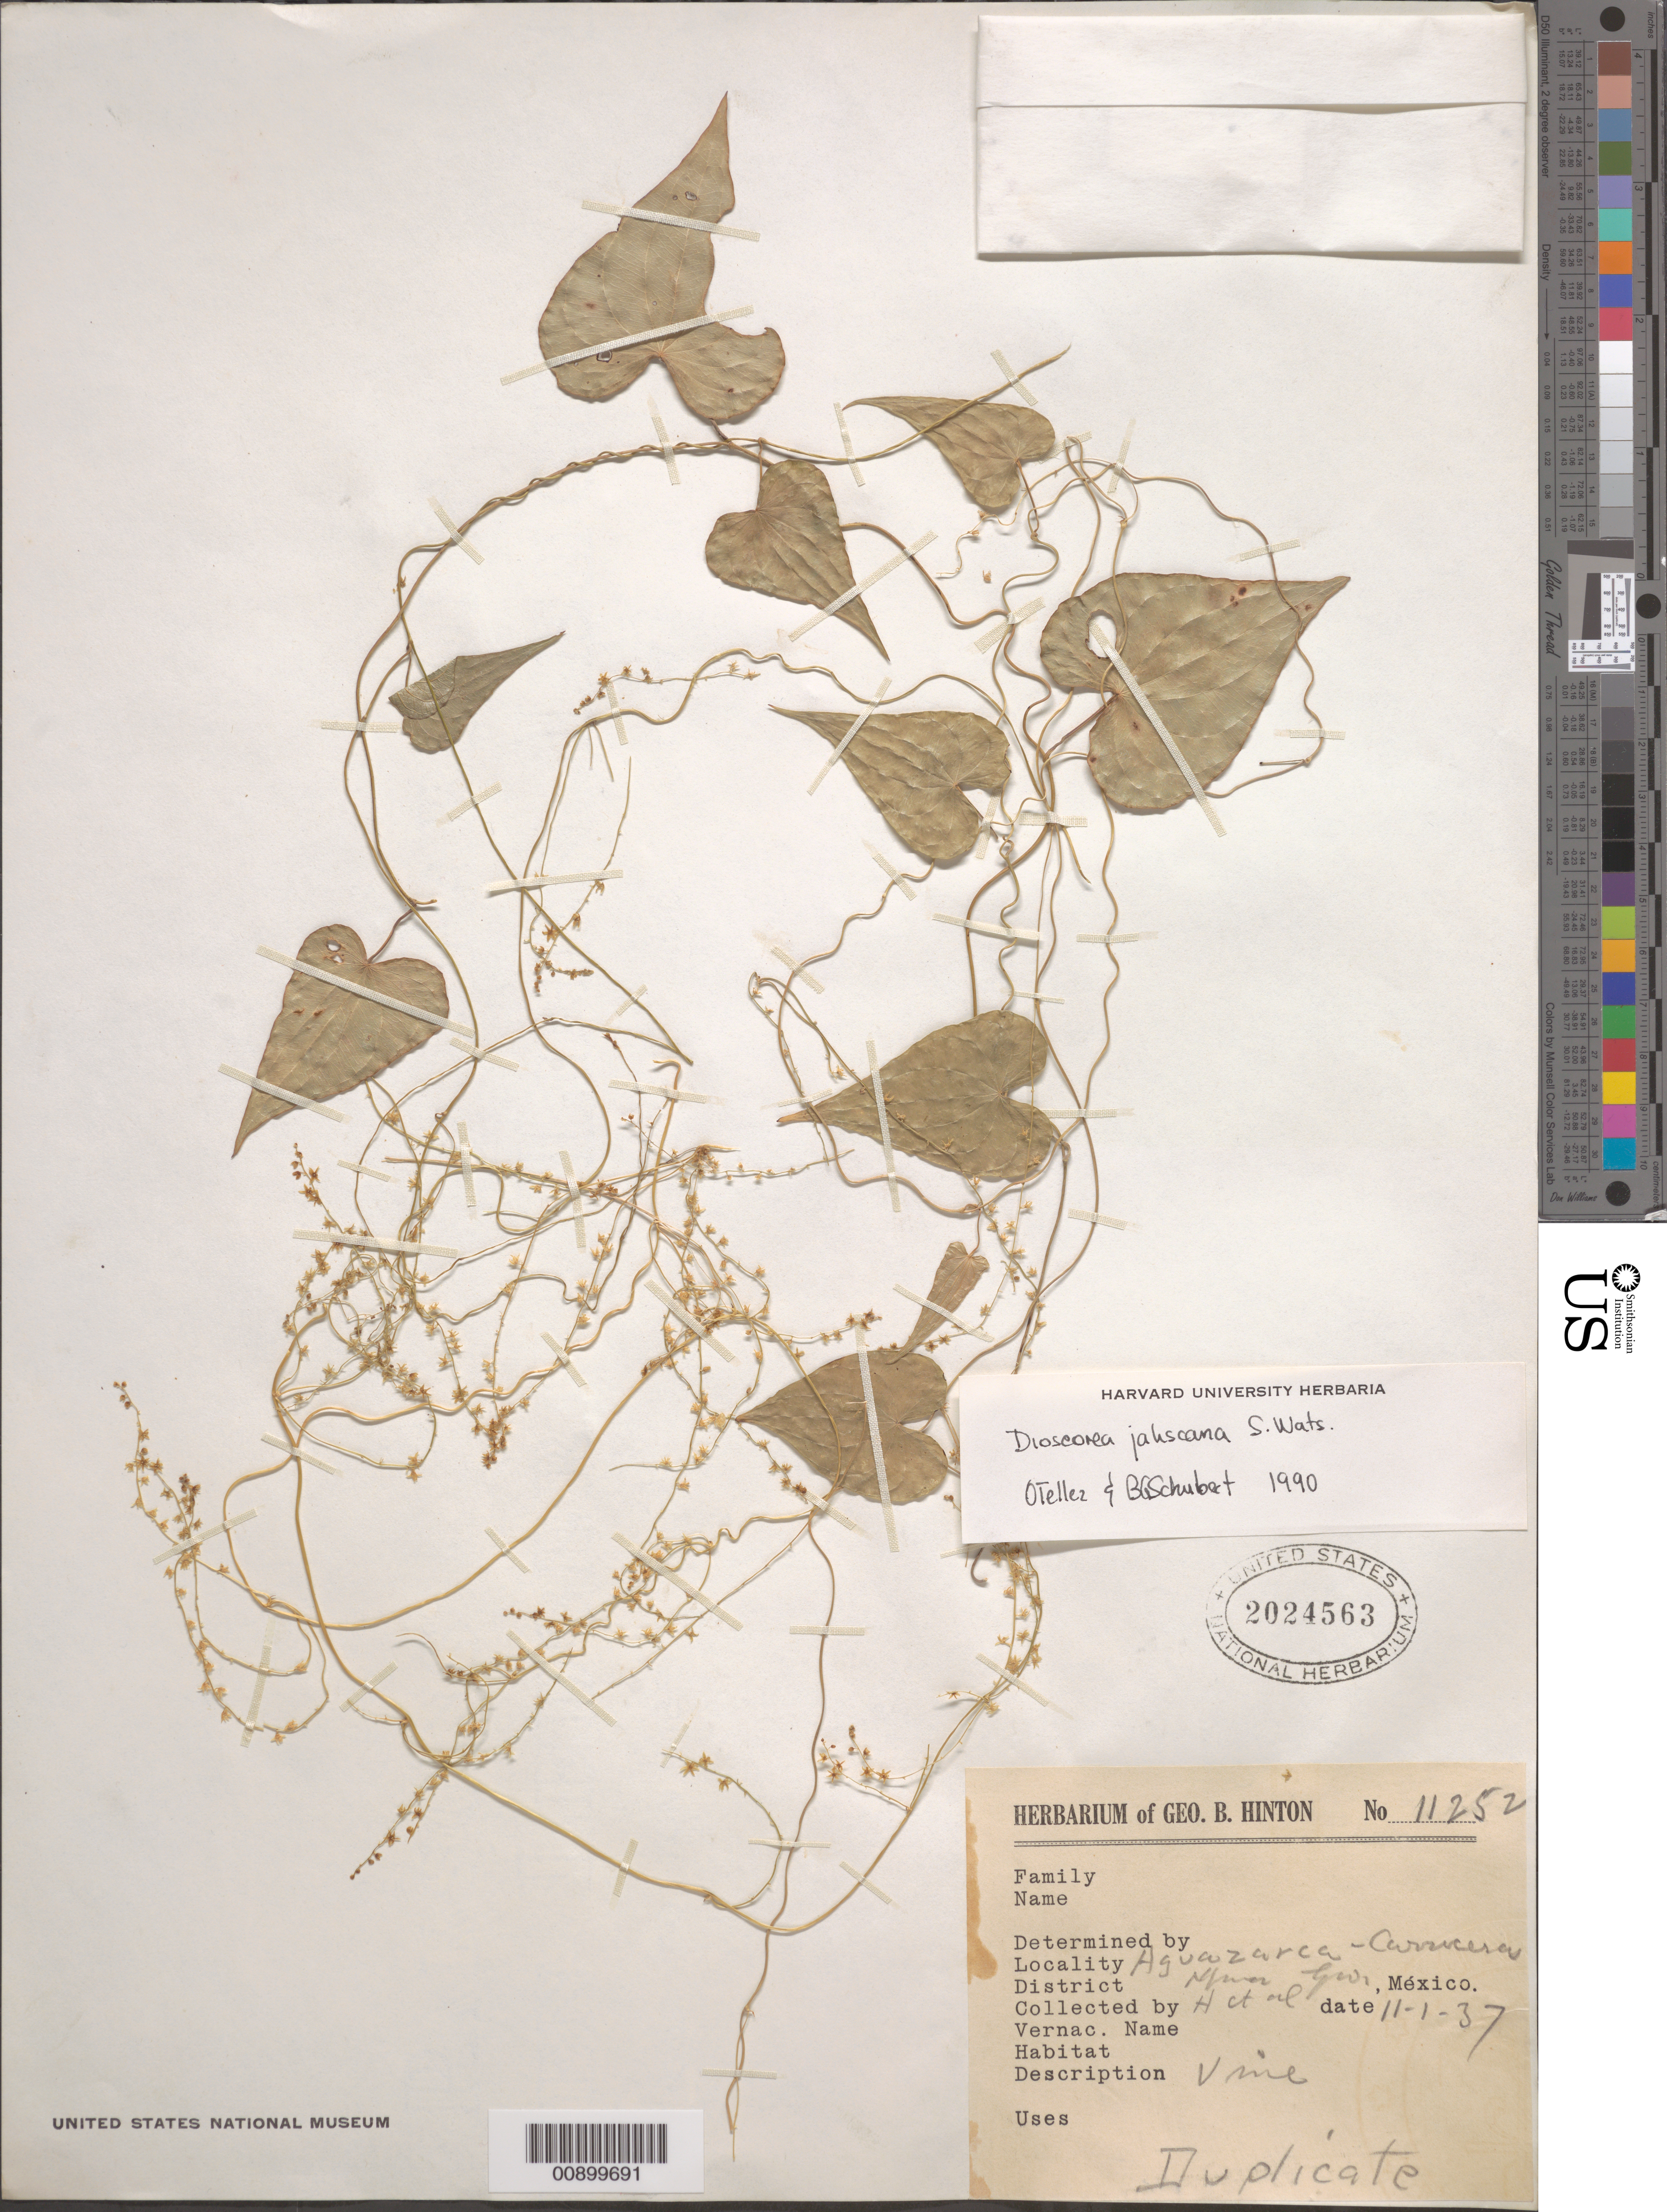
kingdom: Plantae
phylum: Tracheophyta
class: Liliopsida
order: Dioscoreales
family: Dioscoreaceae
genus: Dioscorea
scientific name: Dioscorea jaliscana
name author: S. Watson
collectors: G. B. Hinton & et al.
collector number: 11252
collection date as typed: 01 Nov 1937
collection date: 1937-11-01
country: Mexico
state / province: Guerrero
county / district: Mina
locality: Aguazarca - Carriceras, District Mina, Guerrero.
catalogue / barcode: US 2024563